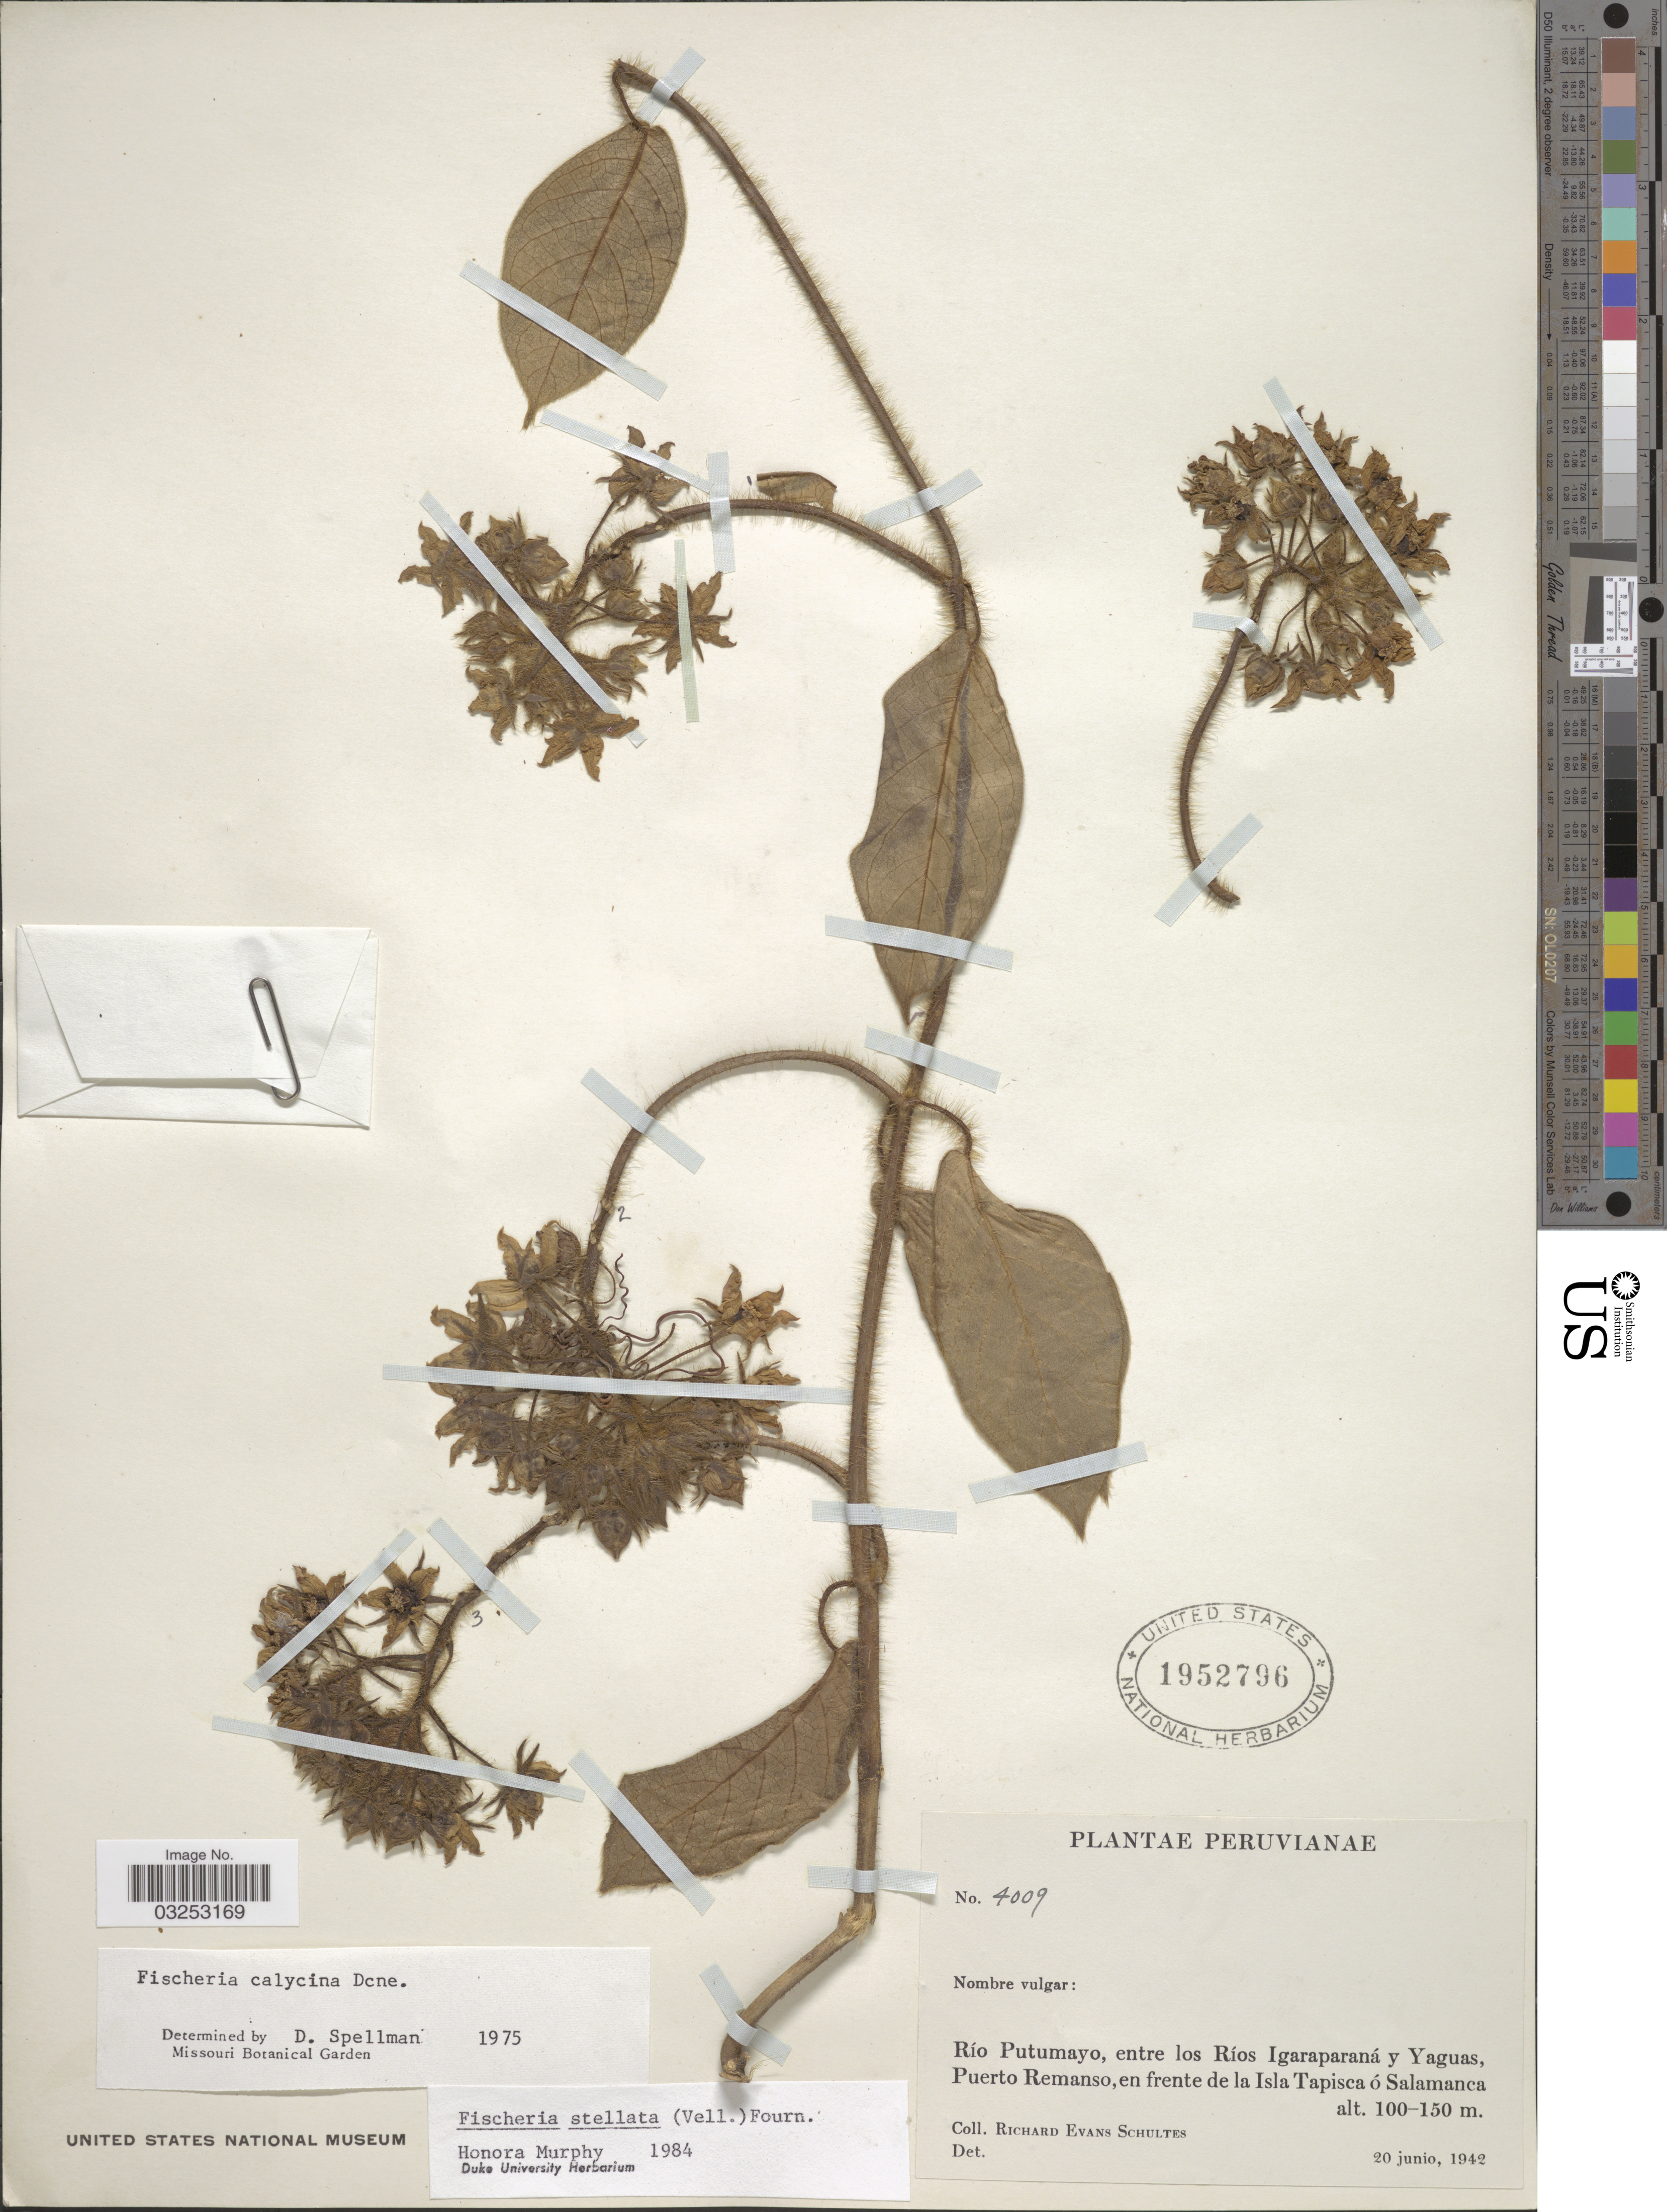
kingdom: Plantae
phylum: Tracheophyta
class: Magnoliopsida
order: Gentianales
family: Apocynaceae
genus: Fischeria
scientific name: Fischeria stellata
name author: (Vell.) E. Fourn.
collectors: R. E. Schultes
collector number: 4009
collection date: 1942-06-20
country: Peru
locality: Río Putumayo, entre los Ríos Igaraparaná y Yaguas, Puerto Remanso, en frente de la Isla Tapisca ó Salamanca.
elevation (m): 100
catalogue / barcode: US 1952796